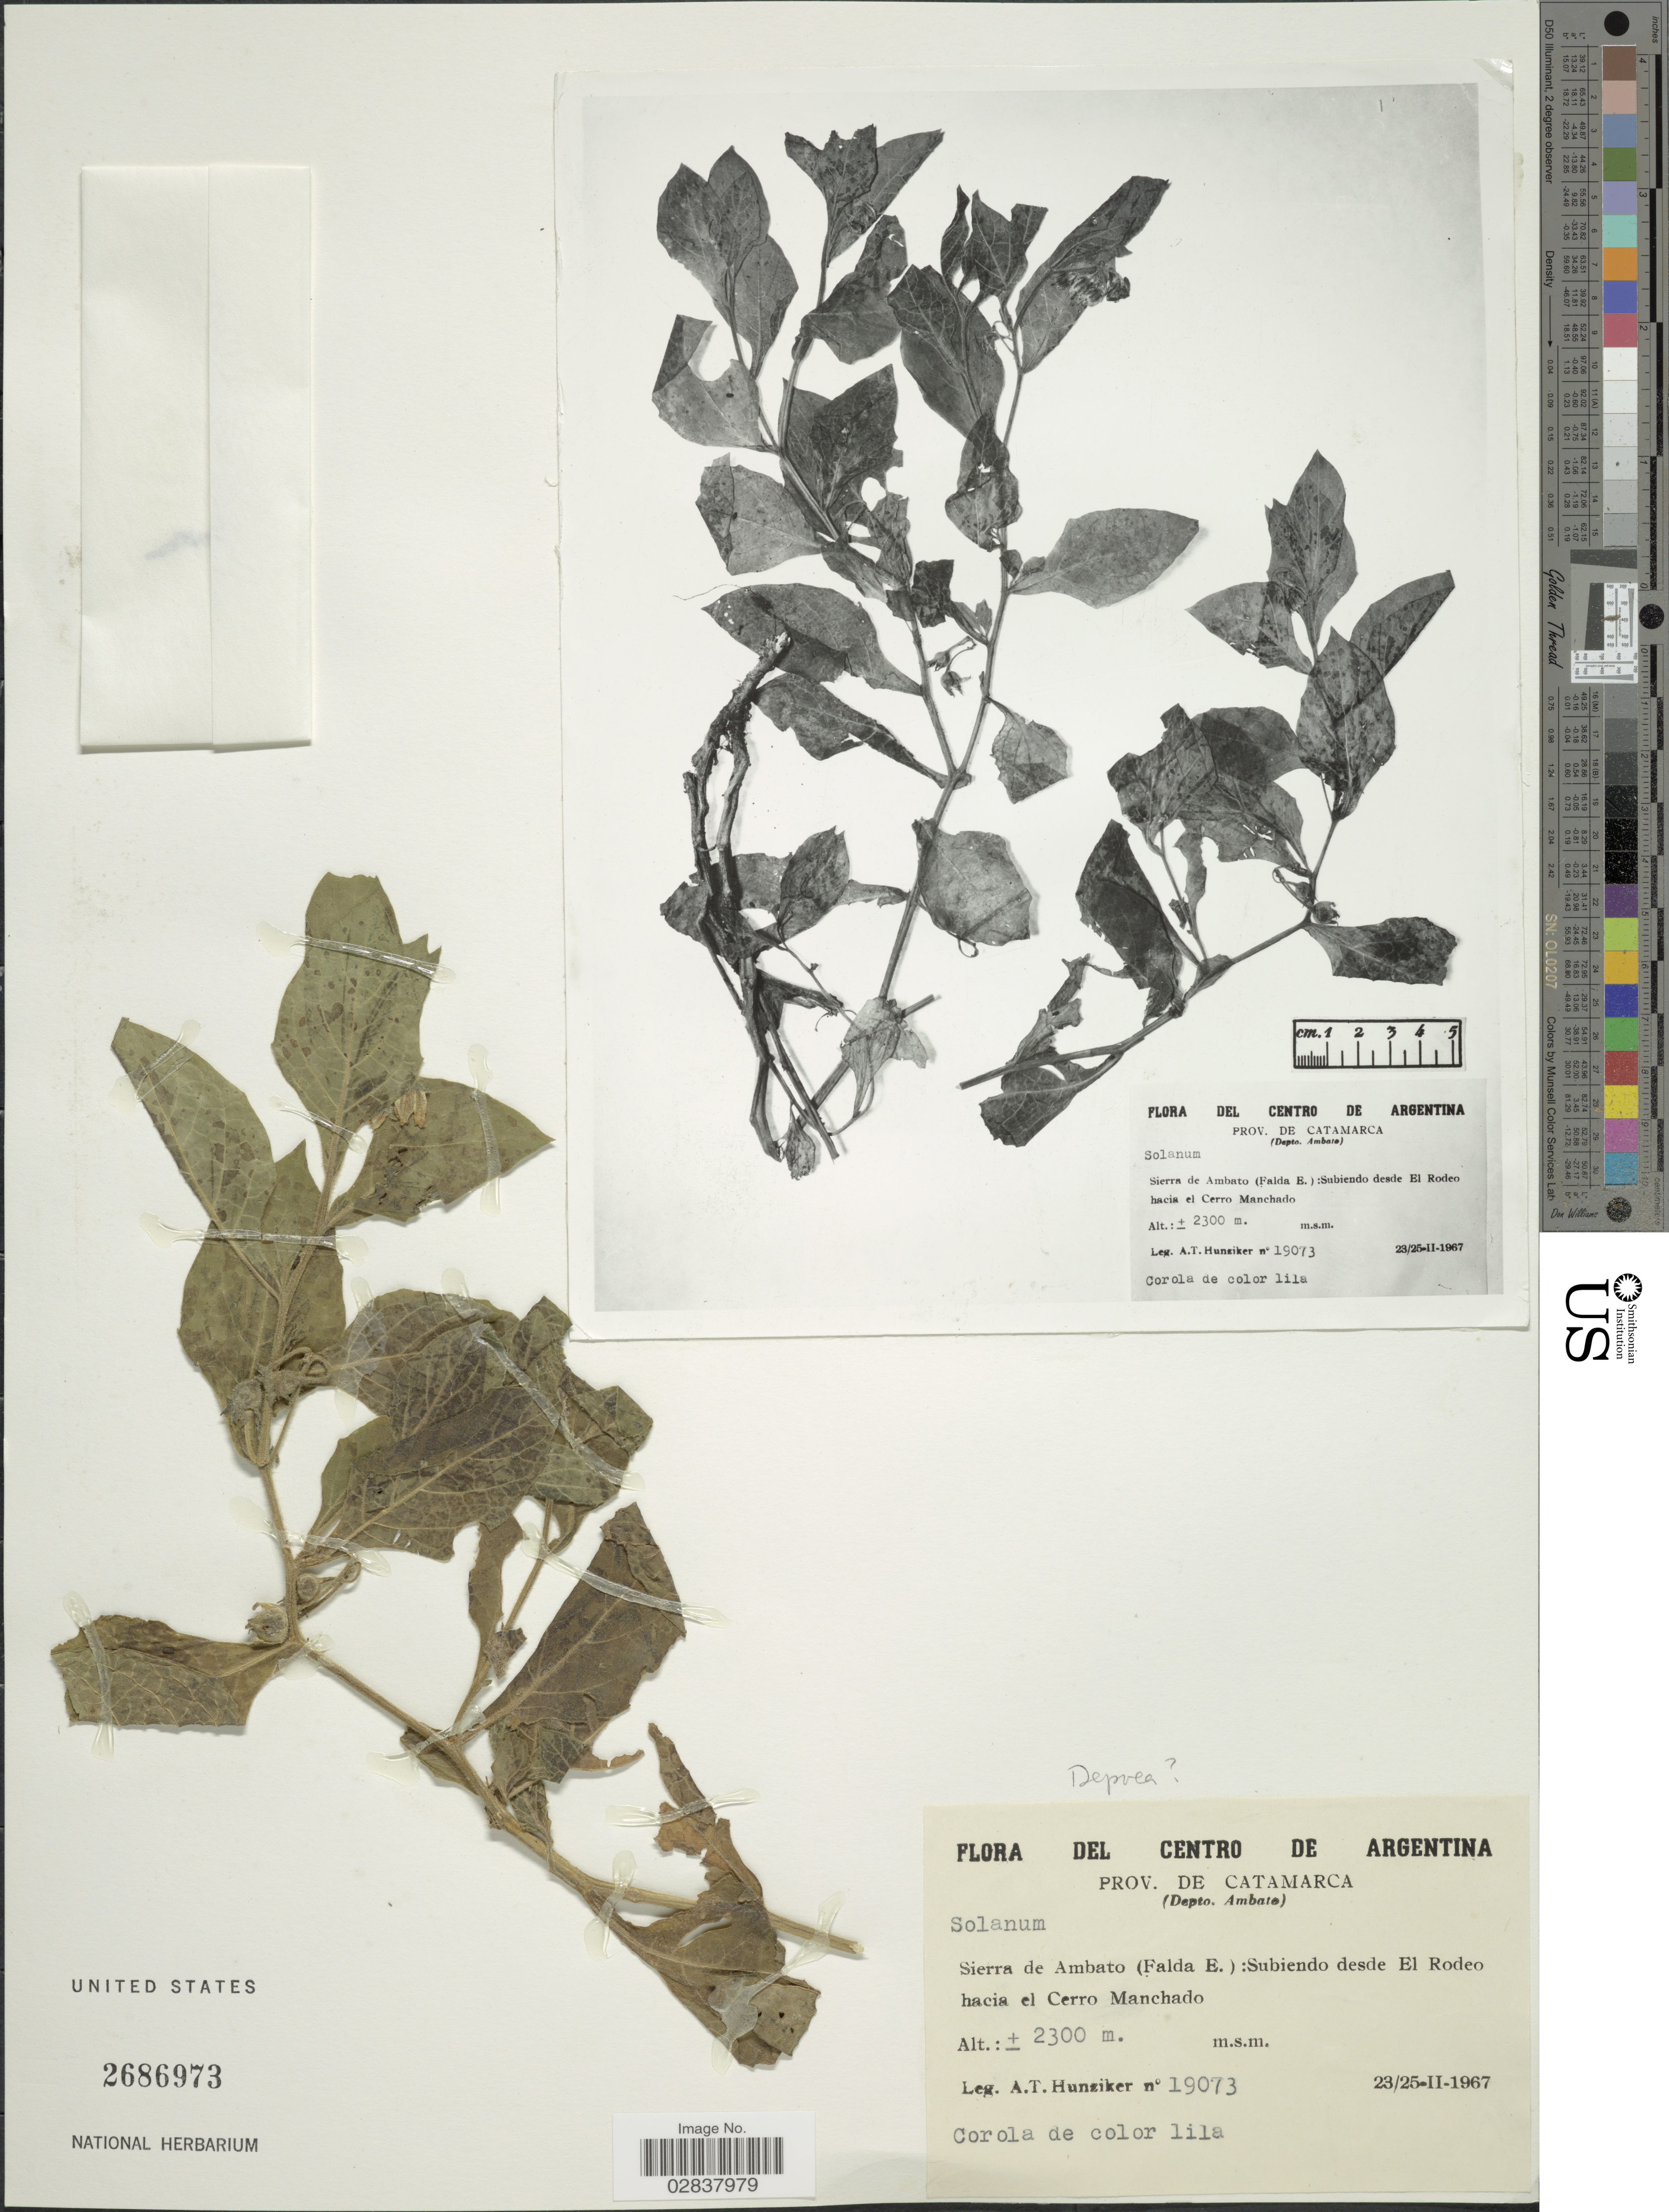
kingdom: Plantae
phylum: Tracheophyta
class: Magnoliopsida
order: Solanales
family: Solanaceae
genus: Solanum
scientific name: Solanum hunzikeri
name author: ined.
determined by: Knapp, S. D.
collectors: A. T. Hunziker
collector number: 19073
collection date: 1967-02-23/1967-02-25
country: Argentina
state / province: Catamarca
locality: (Depto. Ambato) Sierra de Ambato (Falda E.) Subiendo desde El Rodeo hacia el Cerro Manchado.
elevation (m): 2300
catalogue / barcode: US 2686973